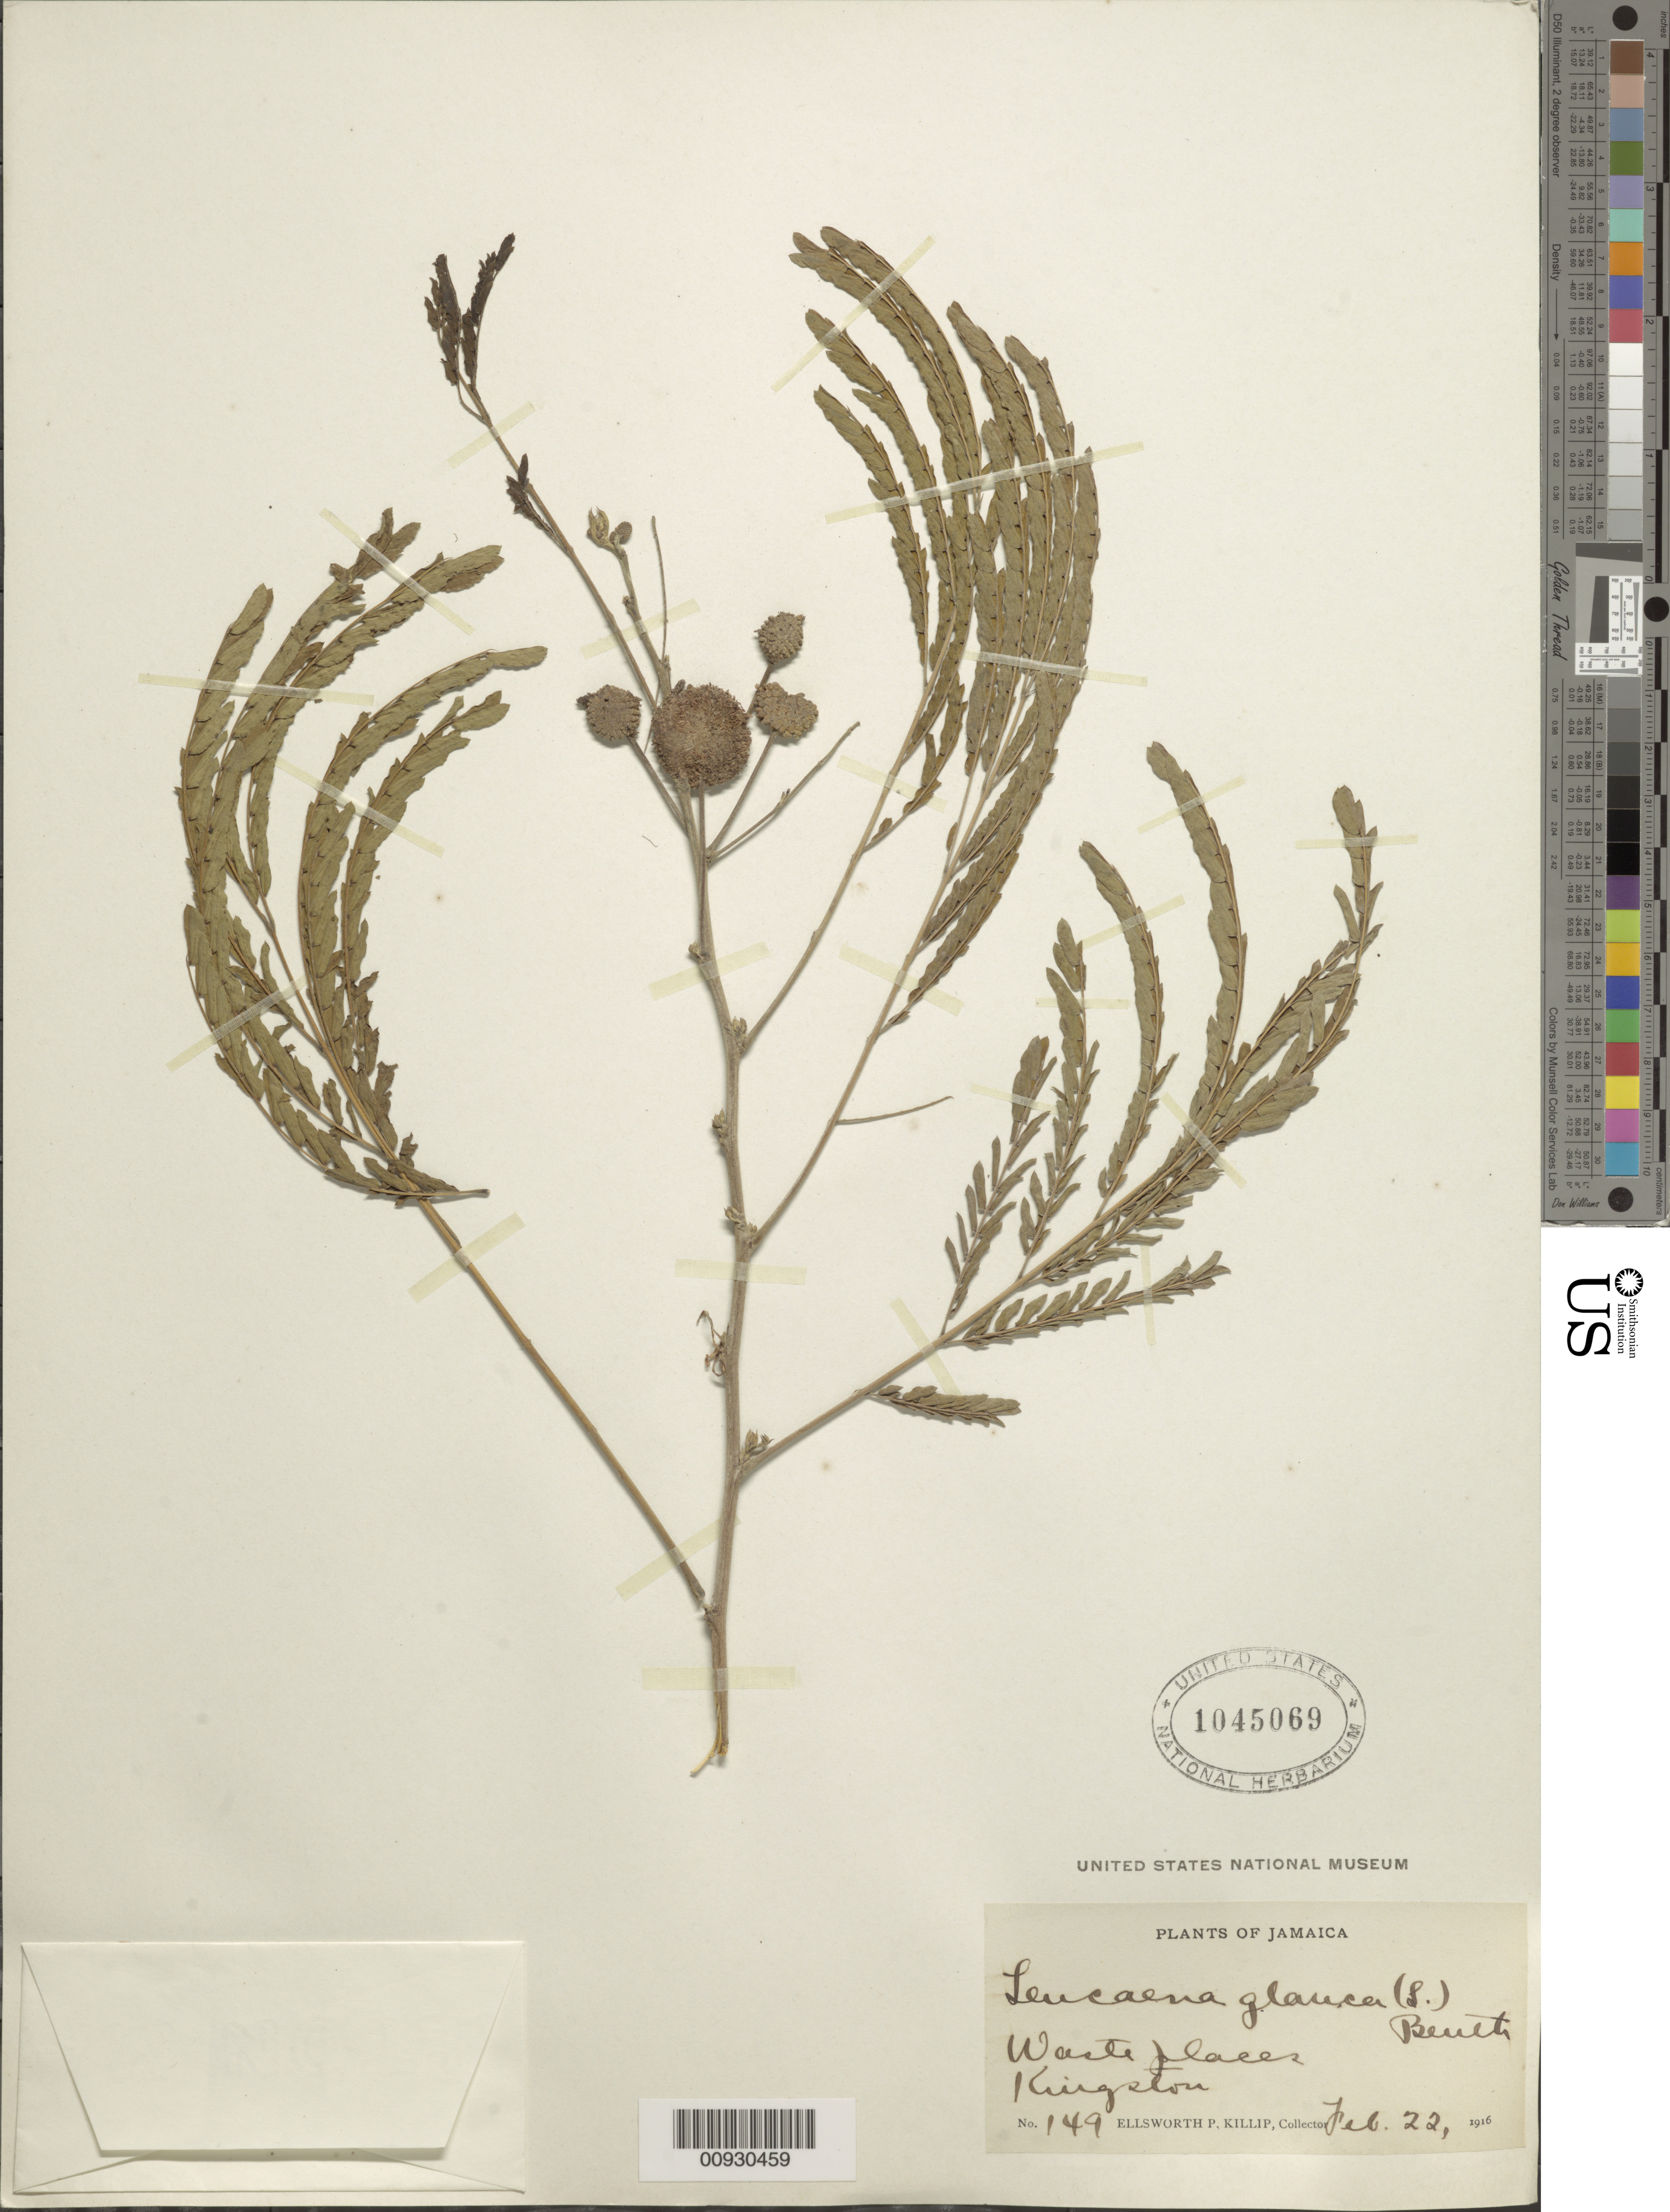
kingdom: Plantae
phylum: Tracheophyta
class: Magnoliopsida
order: Fabales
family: Fabaceae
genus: Leucaena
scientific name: Leucaena leucocephala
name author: (Lam.) de Wit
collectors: E. P. Killip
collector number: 149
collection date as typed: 22 Feb 1916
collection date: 1916-02-22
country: Jamaica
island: Jamaica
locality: Kingston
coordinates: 0 N, 0 E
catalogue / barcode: US 1045069